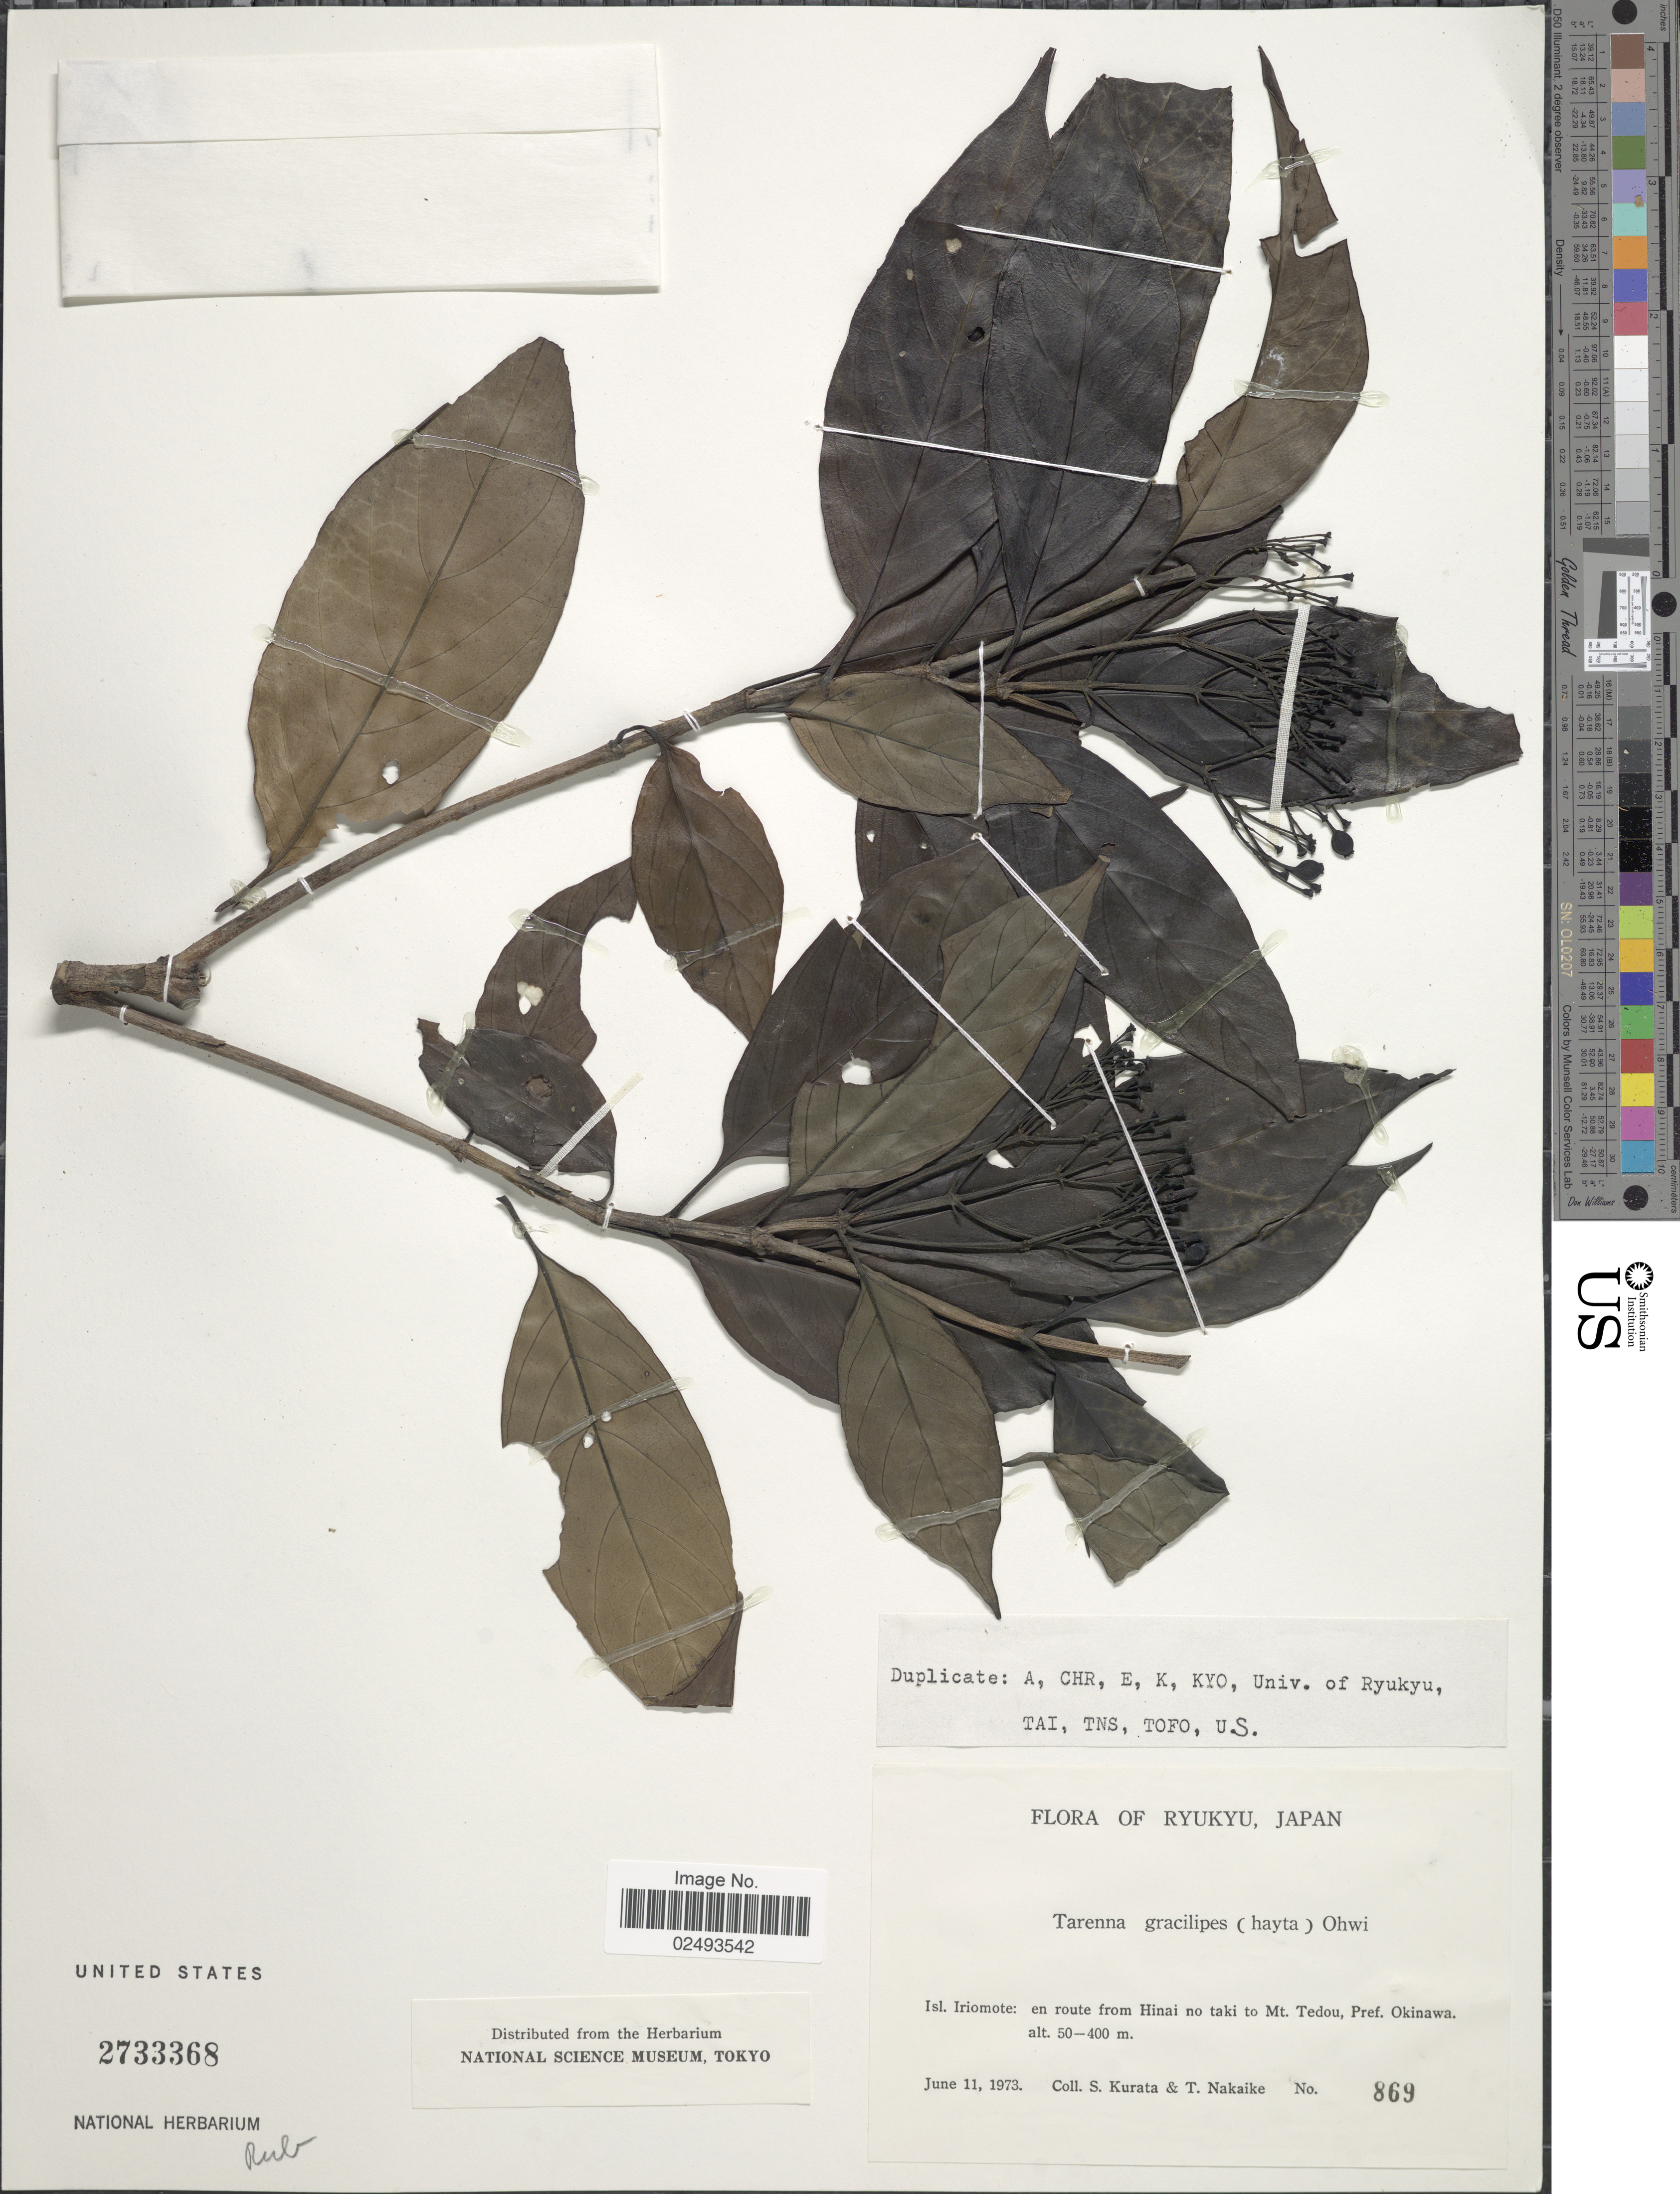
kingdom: Plantae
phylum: Tracheophyta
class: Magnoliopsida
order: Gentianales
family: Rubiaceae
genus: Tarenna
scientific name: Tarenna gracilipes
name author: (Hayata) Ohwi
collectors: Sa. Kurata & T. Nakaike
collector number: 869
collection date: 1973-06-11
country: Japan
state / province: Okinawa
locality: Ryukyu, Isl. Iriomote: en route from Hinai no taki to Mt. Tedou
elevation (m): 50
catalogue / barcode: US 2733368